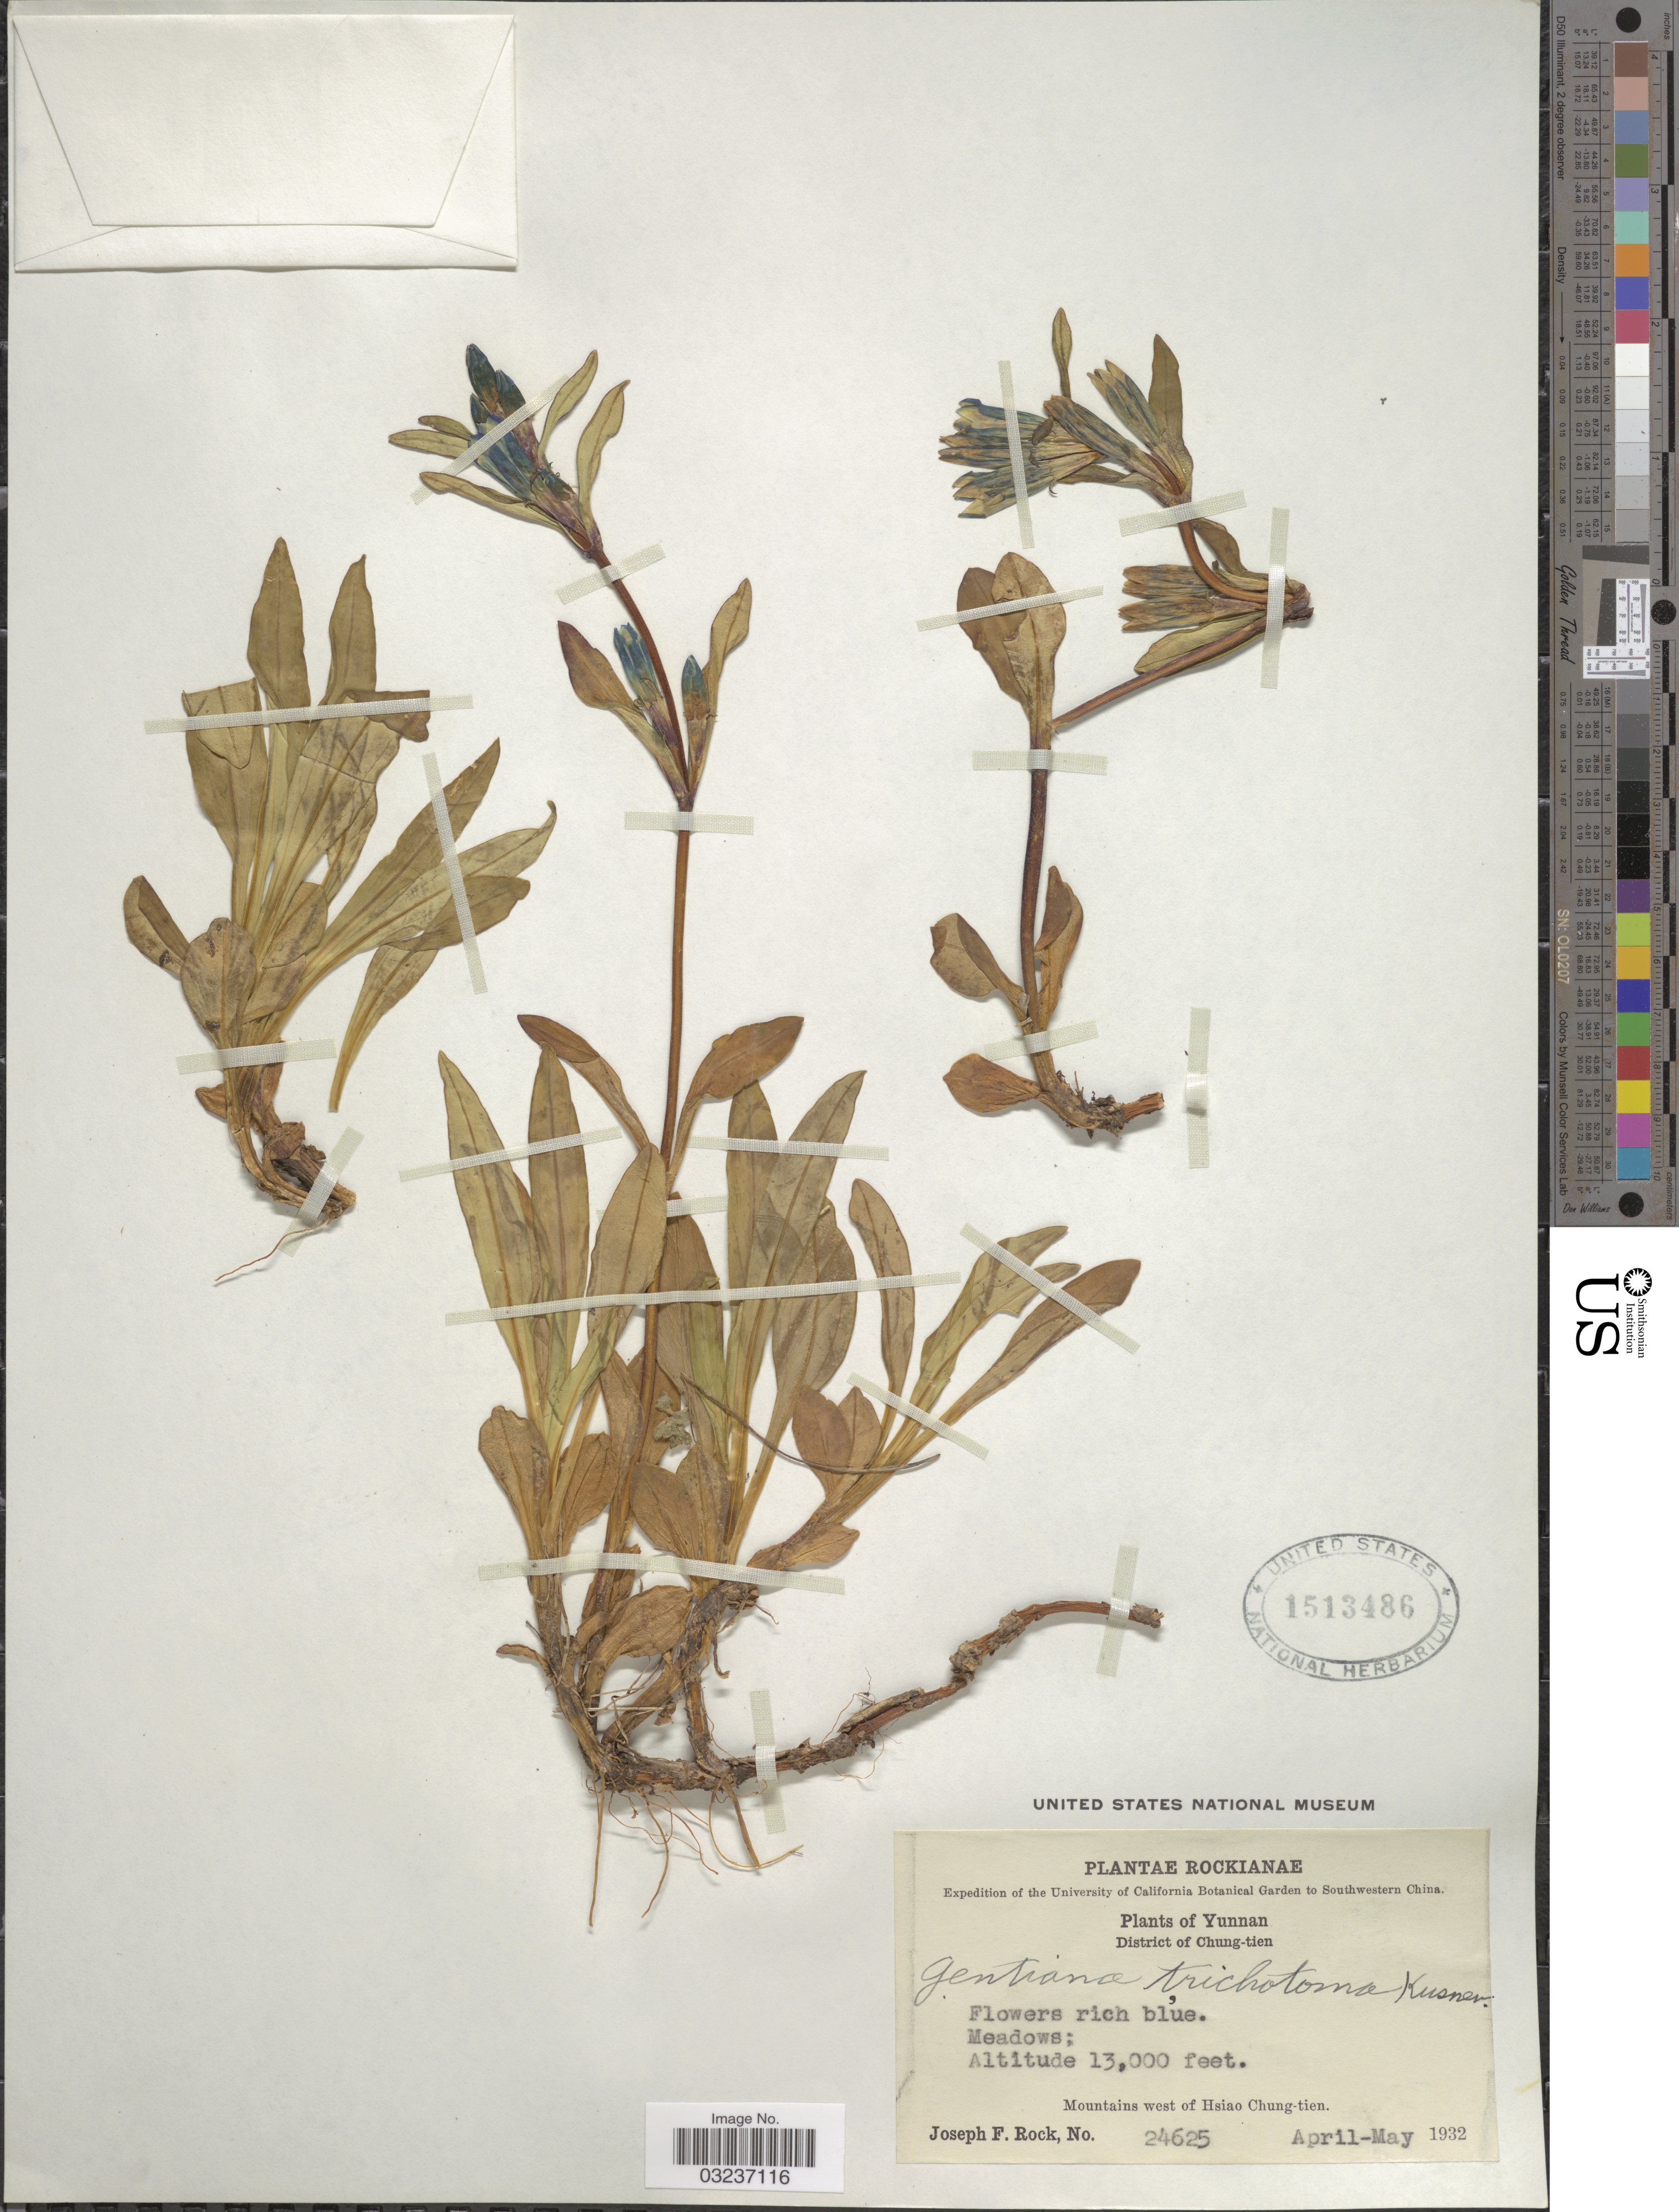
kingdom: Plantae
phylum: Tracheophyta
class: Magnoliopsida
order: Gentianales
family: Gentianaceae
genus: Gentiana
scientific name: Gentiana trichotoma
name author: Kusn.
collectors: J. F. Rock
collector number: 24625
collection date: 1932-04/1932-05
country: China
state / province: Yunnan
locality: Southwestern China. District of Chung-tien. Mountains west of Hsiao Chung-tien.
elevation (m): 3962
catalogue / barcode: US 1513486